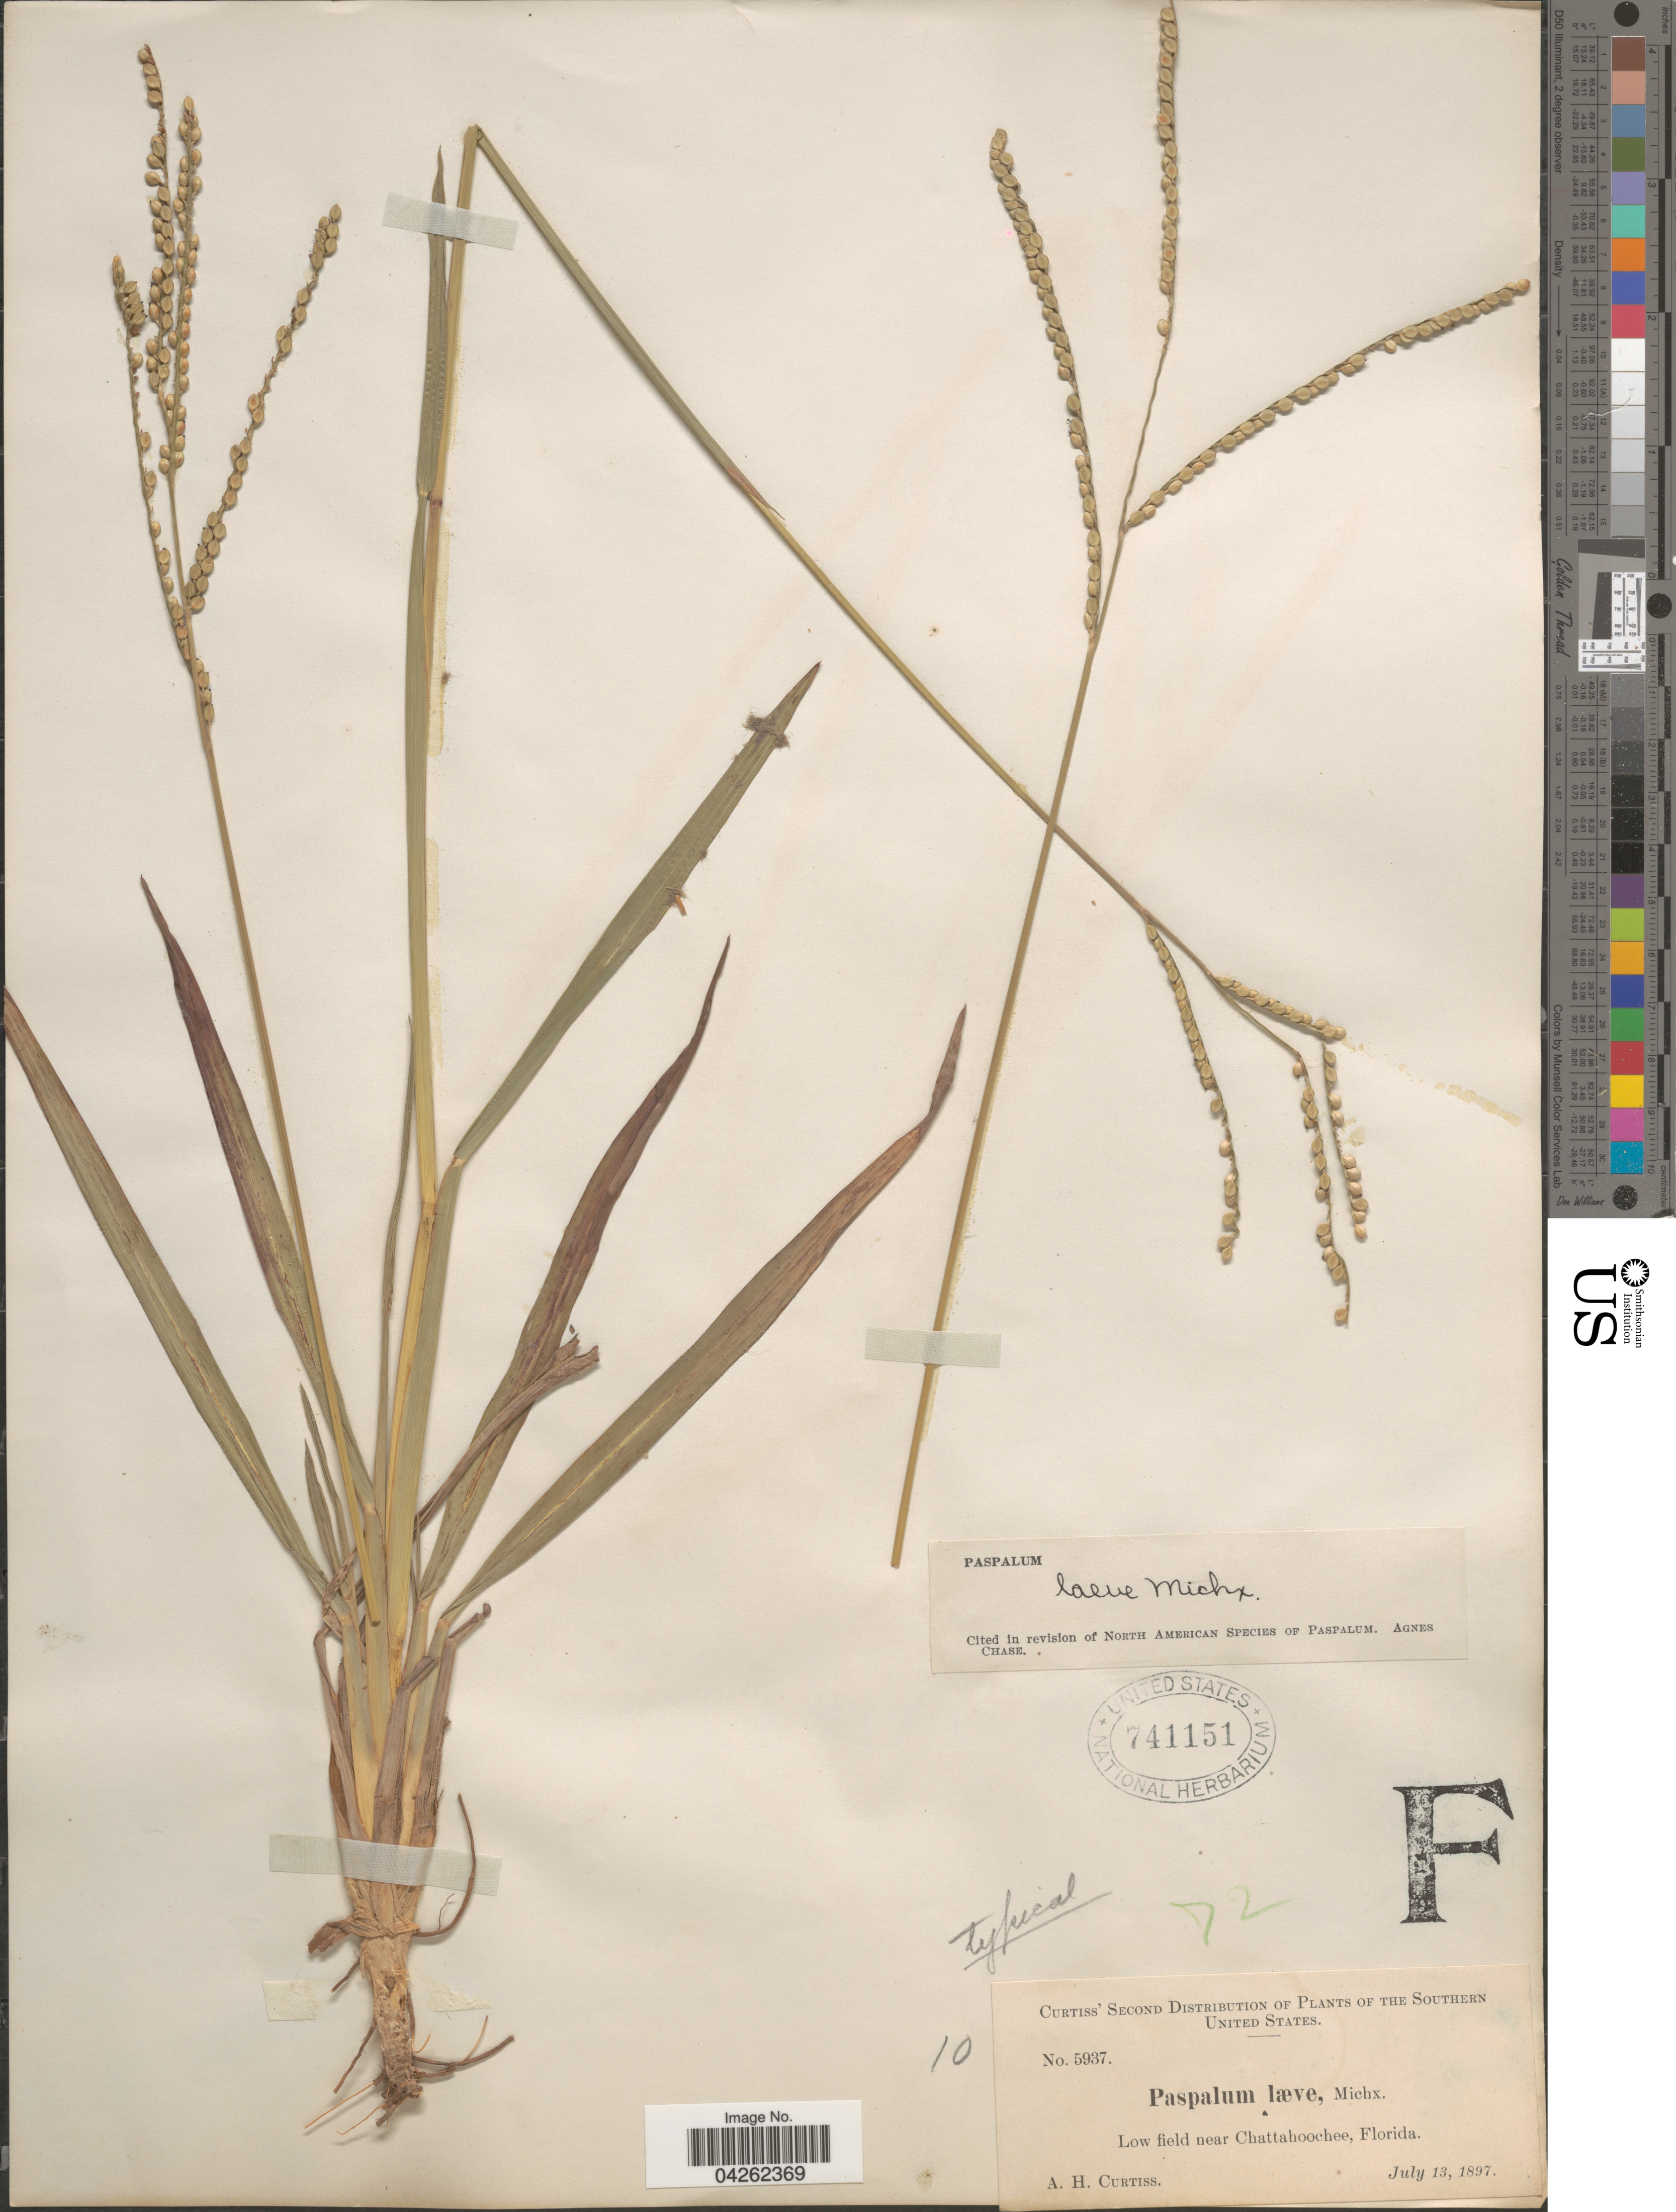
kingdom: Plantae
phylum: Tracheophyta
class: Liliopsida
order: Poales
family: Poaceae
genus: Paspalum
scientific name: Paspalum laeve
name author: Michx.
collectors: A. H. Curtiss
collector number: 5937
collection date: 1897-07-13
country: United States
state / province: Florida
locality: The Southern United States. Low field near Chattahoochee.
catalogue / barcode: US 741151